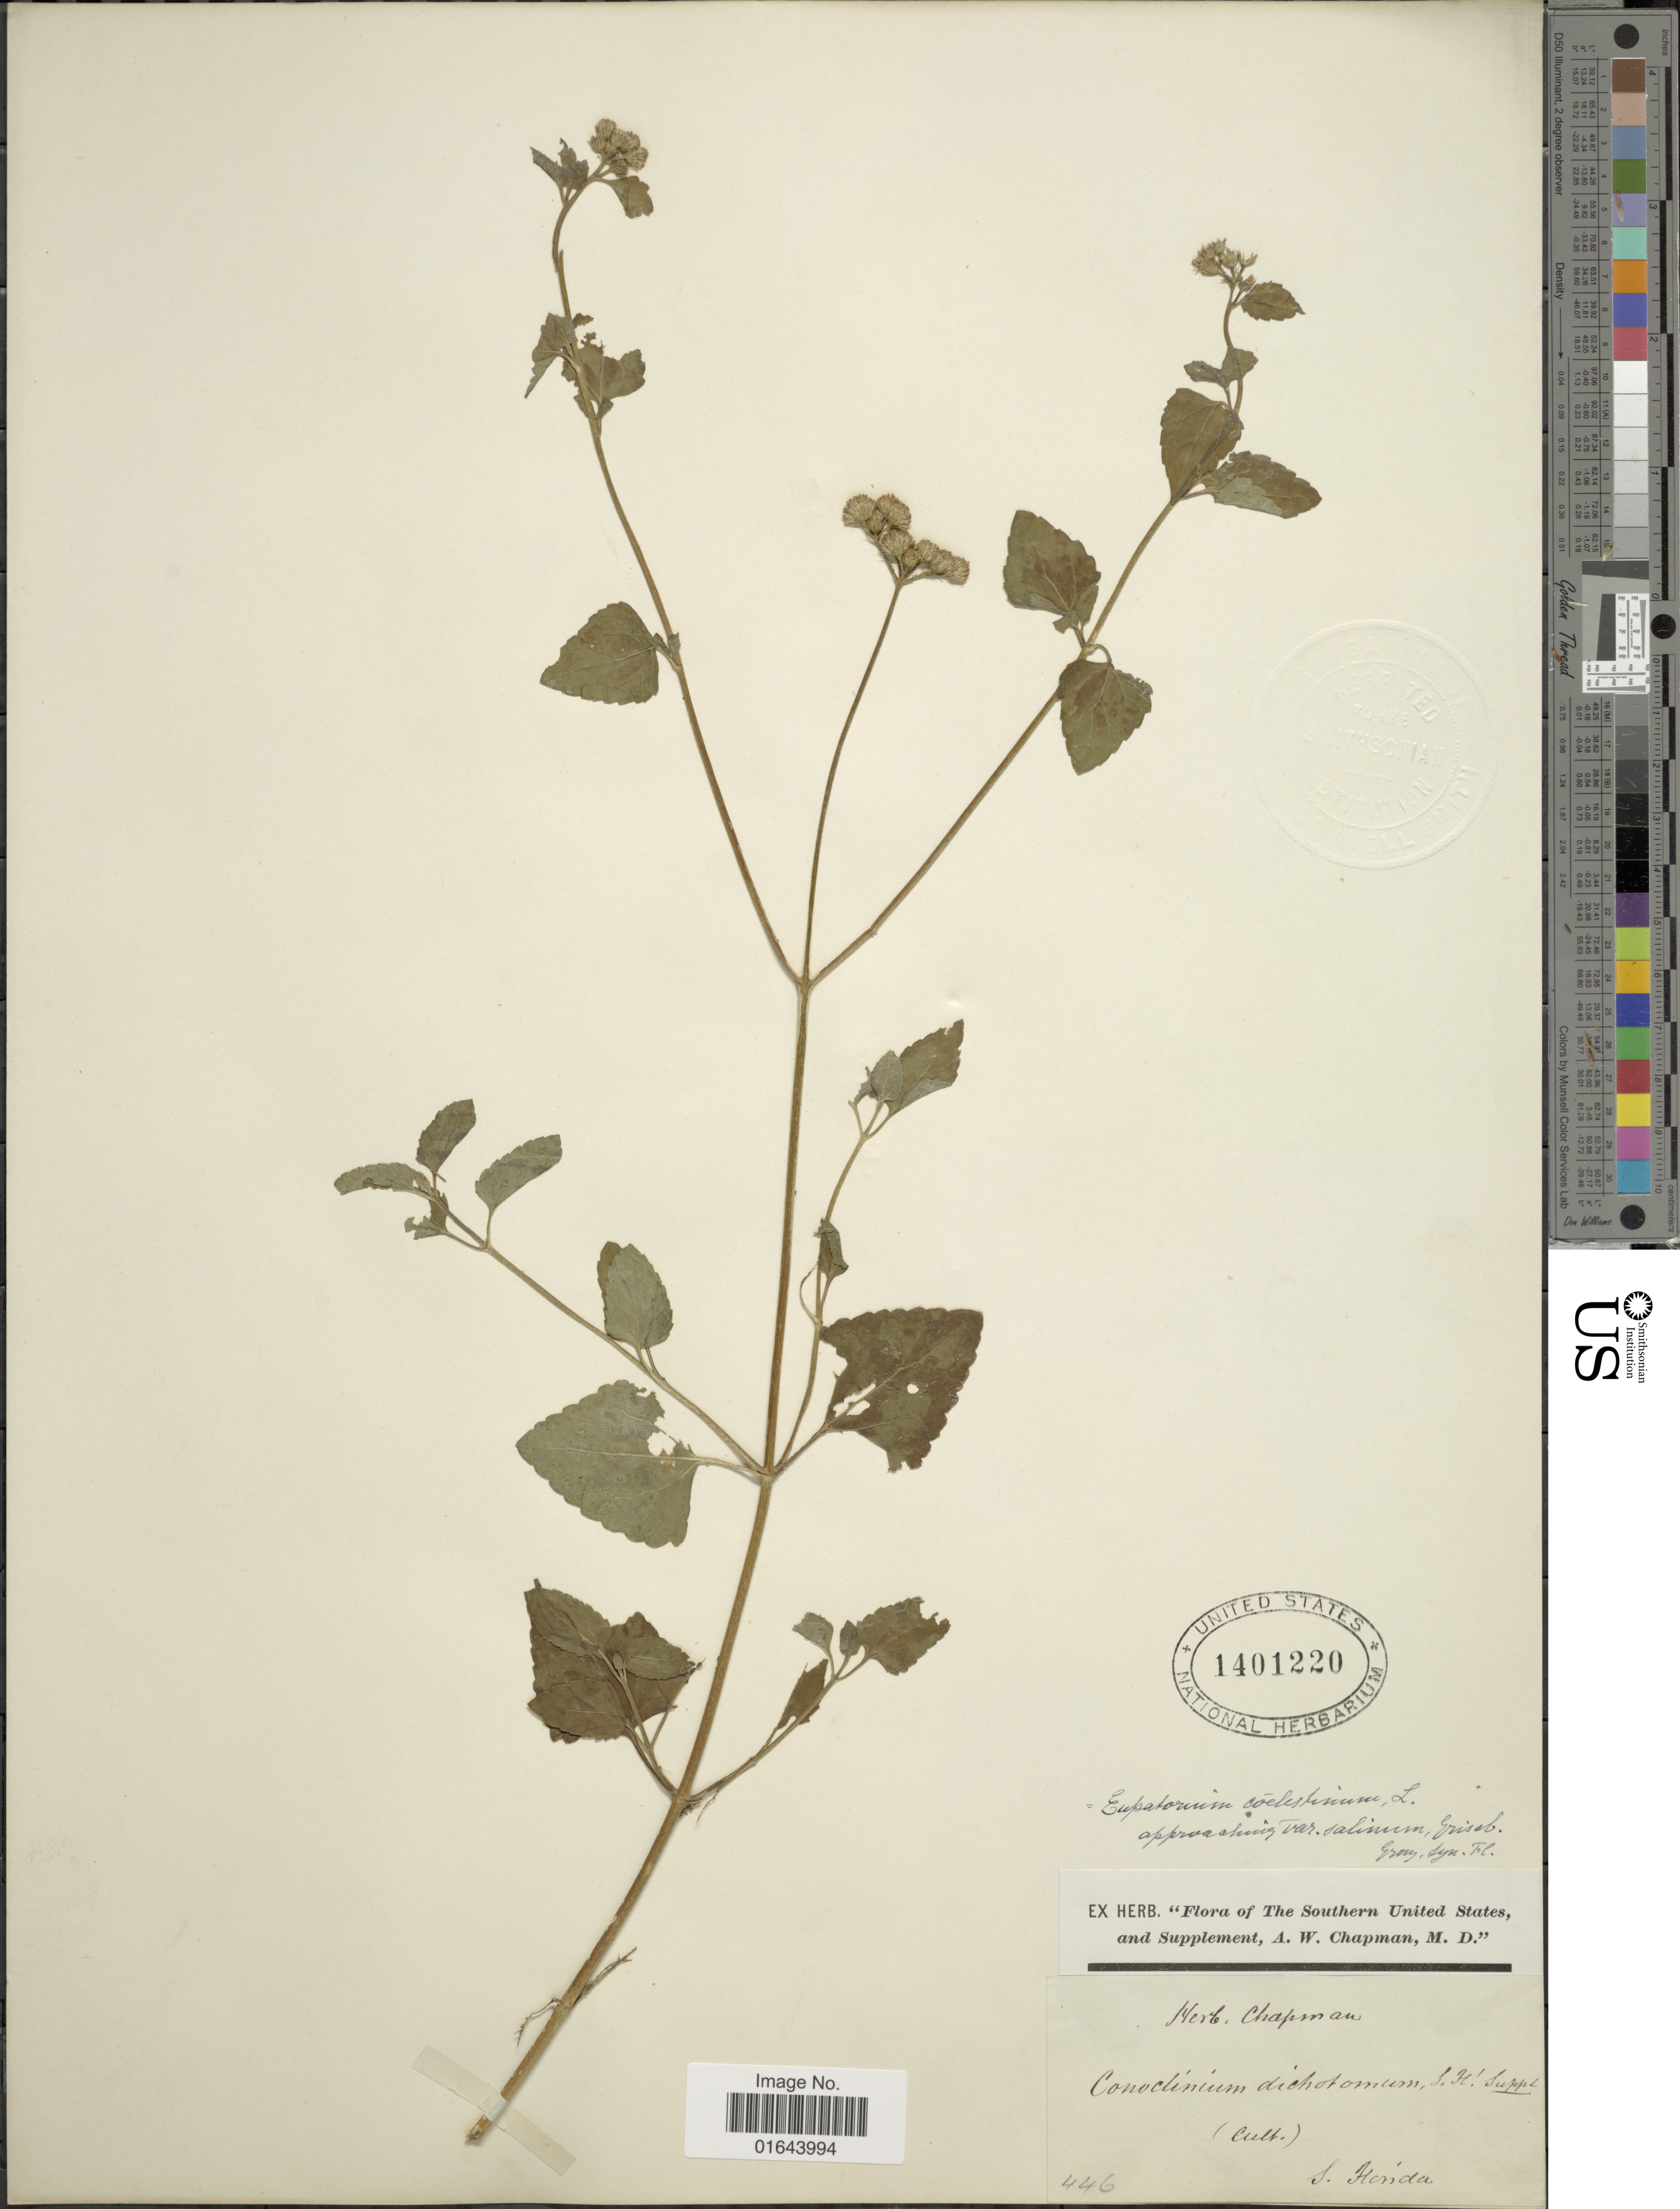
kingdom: Plantae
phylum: Tracheophyta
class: Magnoliopsida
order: Asterales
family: Asteraceae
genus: Conoclinium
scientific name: Conoclinium coelestinum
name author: (L.) DC.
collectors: A. W. Chapman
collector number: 446?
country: United States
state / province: Florida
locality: Southern United States, and Supplement. S. Florida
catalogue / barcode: US 1401220